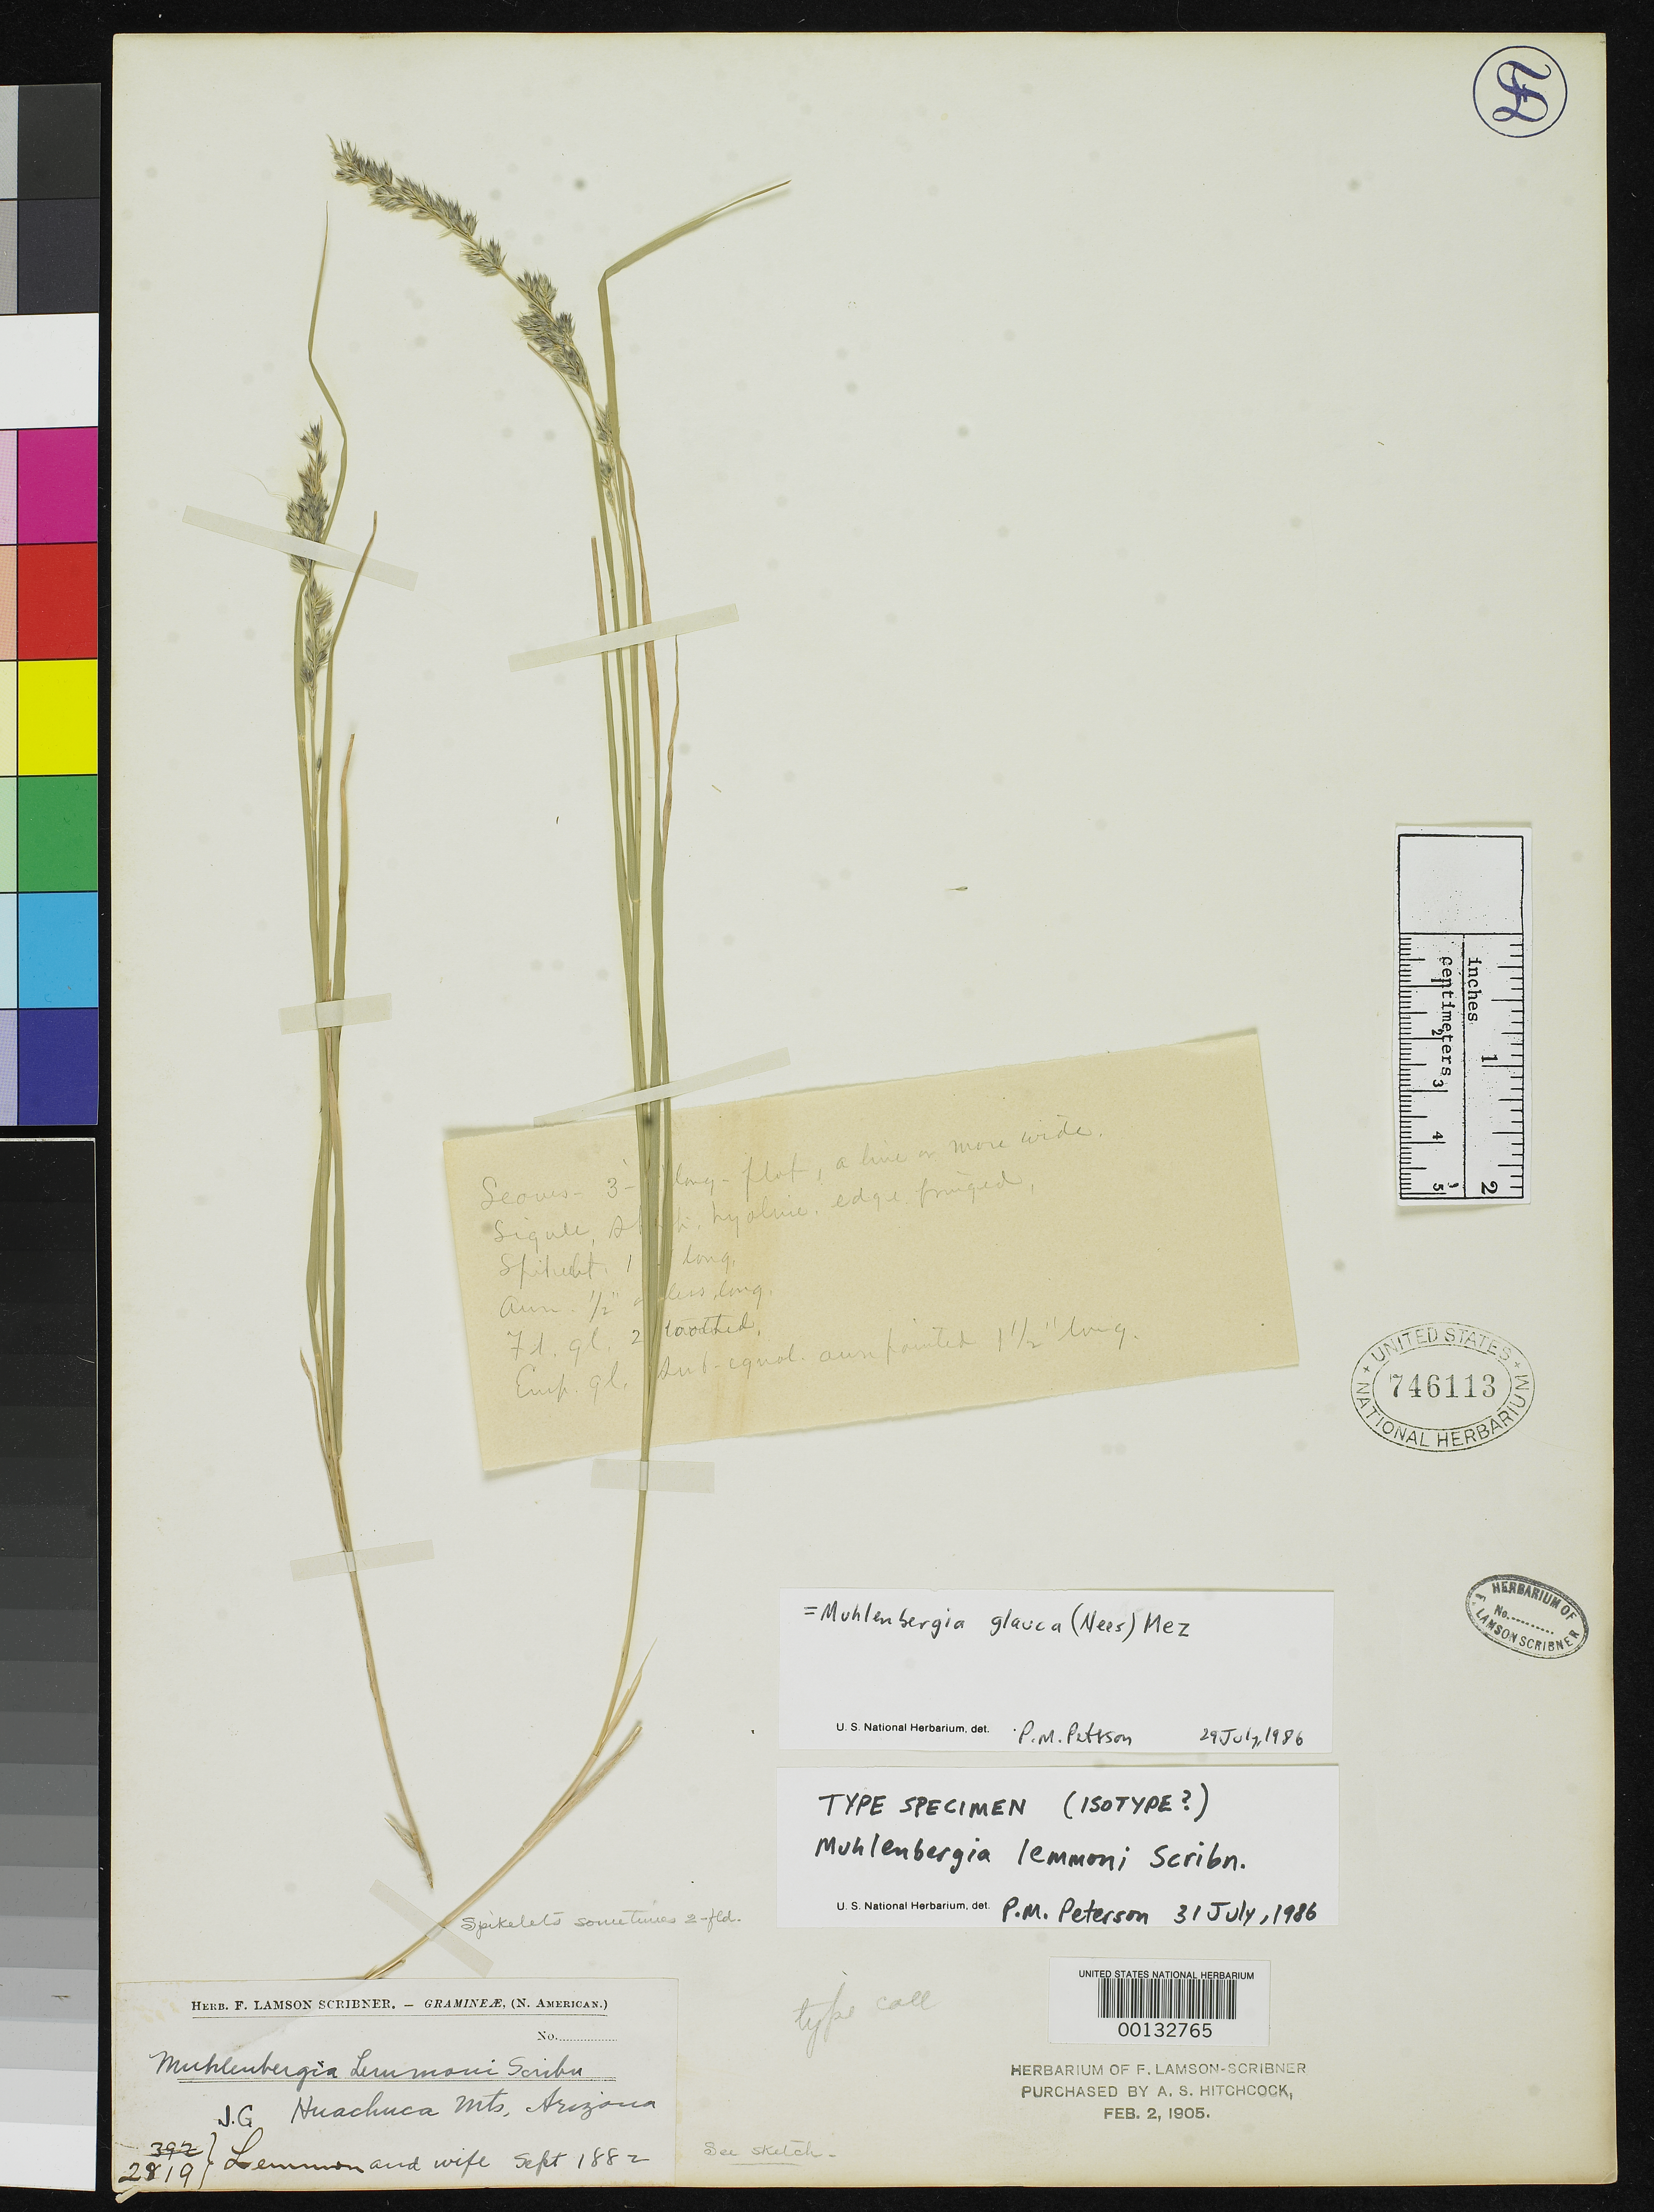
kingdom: Plantae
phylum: Tracheophyta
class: Liliopsida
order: Poales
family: Poaceae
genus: Muhlenbergia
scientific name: Muhlenbergia lemmonii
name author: Scribn.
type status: Isotype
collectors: J. G. Lemmon & J. Lemmon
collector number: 2918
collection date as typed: Sep 1882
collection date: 1882-09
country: United States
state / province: Arizona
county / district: Cochise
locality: Huachuca Mts.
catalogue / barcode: US 746113